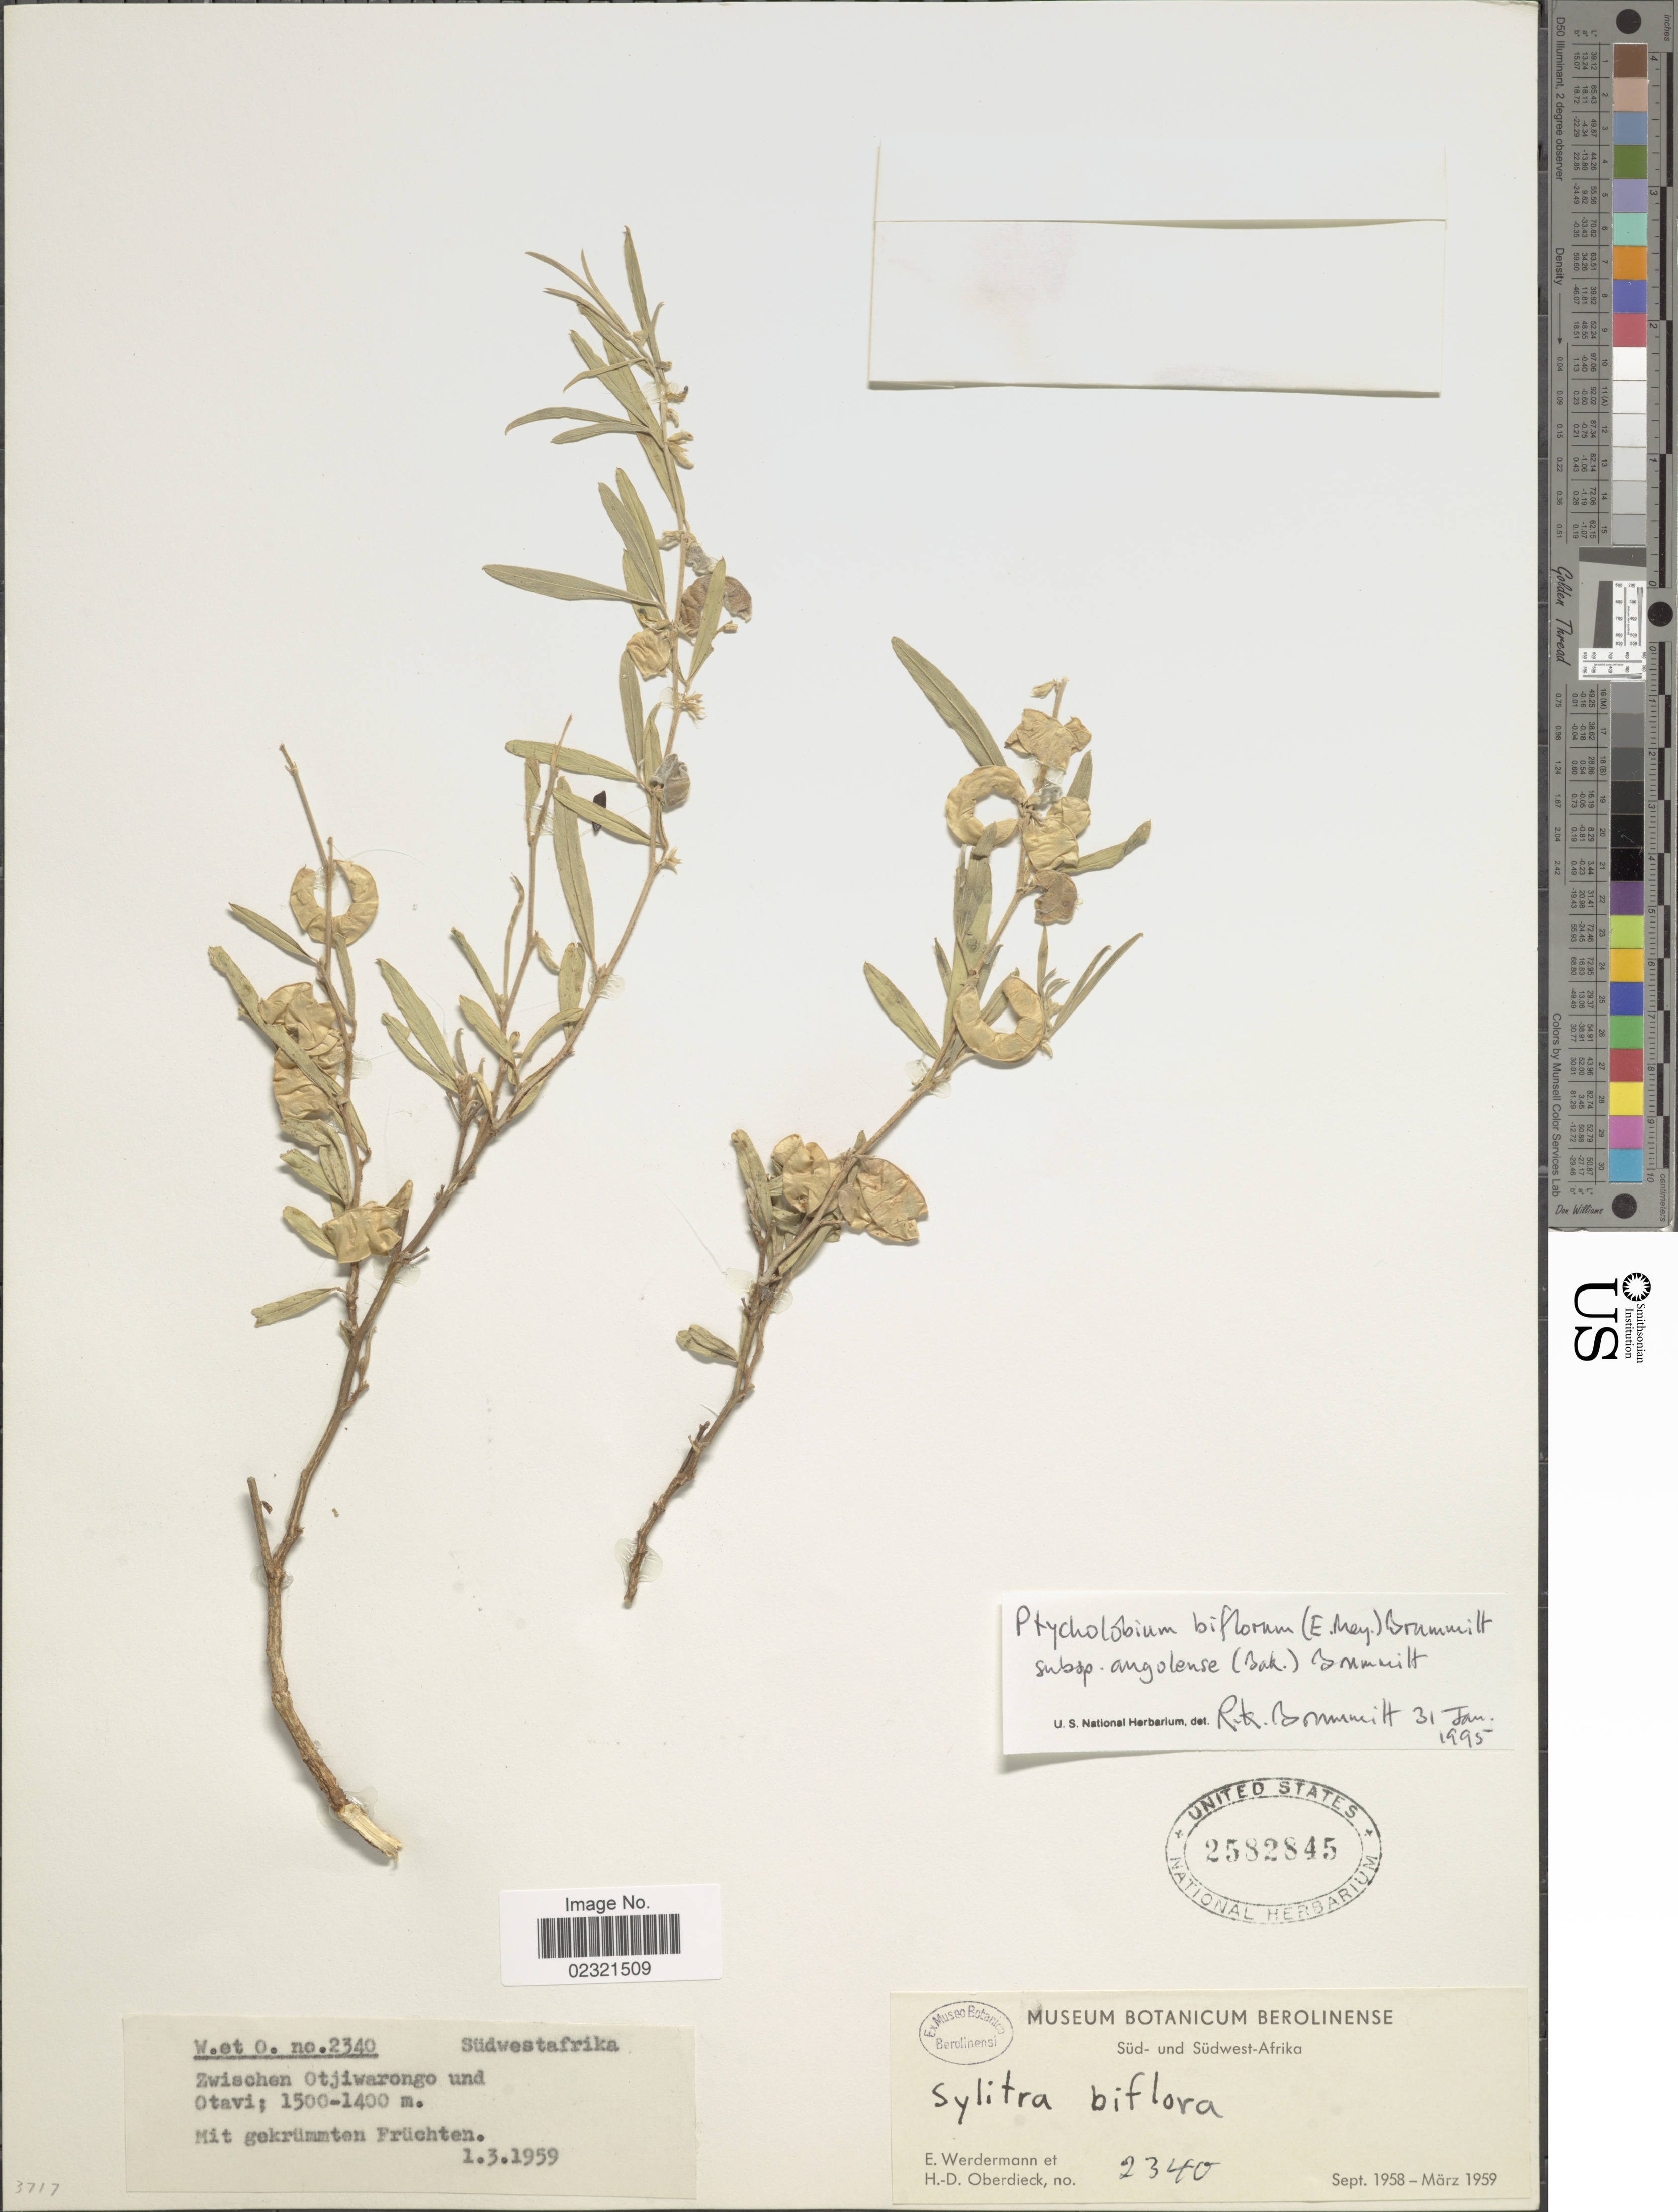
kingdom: Plantae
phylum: Tracheophyta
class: Magnoliopsida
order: Fabales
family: Fabaceae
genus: Ptycholobium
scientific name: Ptycholobium biflorum subsp. angolense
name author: (Baker) Brummitt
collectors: E. Werdermann & H. Oberdieck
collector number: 2340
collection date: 1959-03-01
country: South Africa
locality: Sud- un Sudwest-Afrika.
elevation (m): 1400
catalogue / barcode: US 2582845